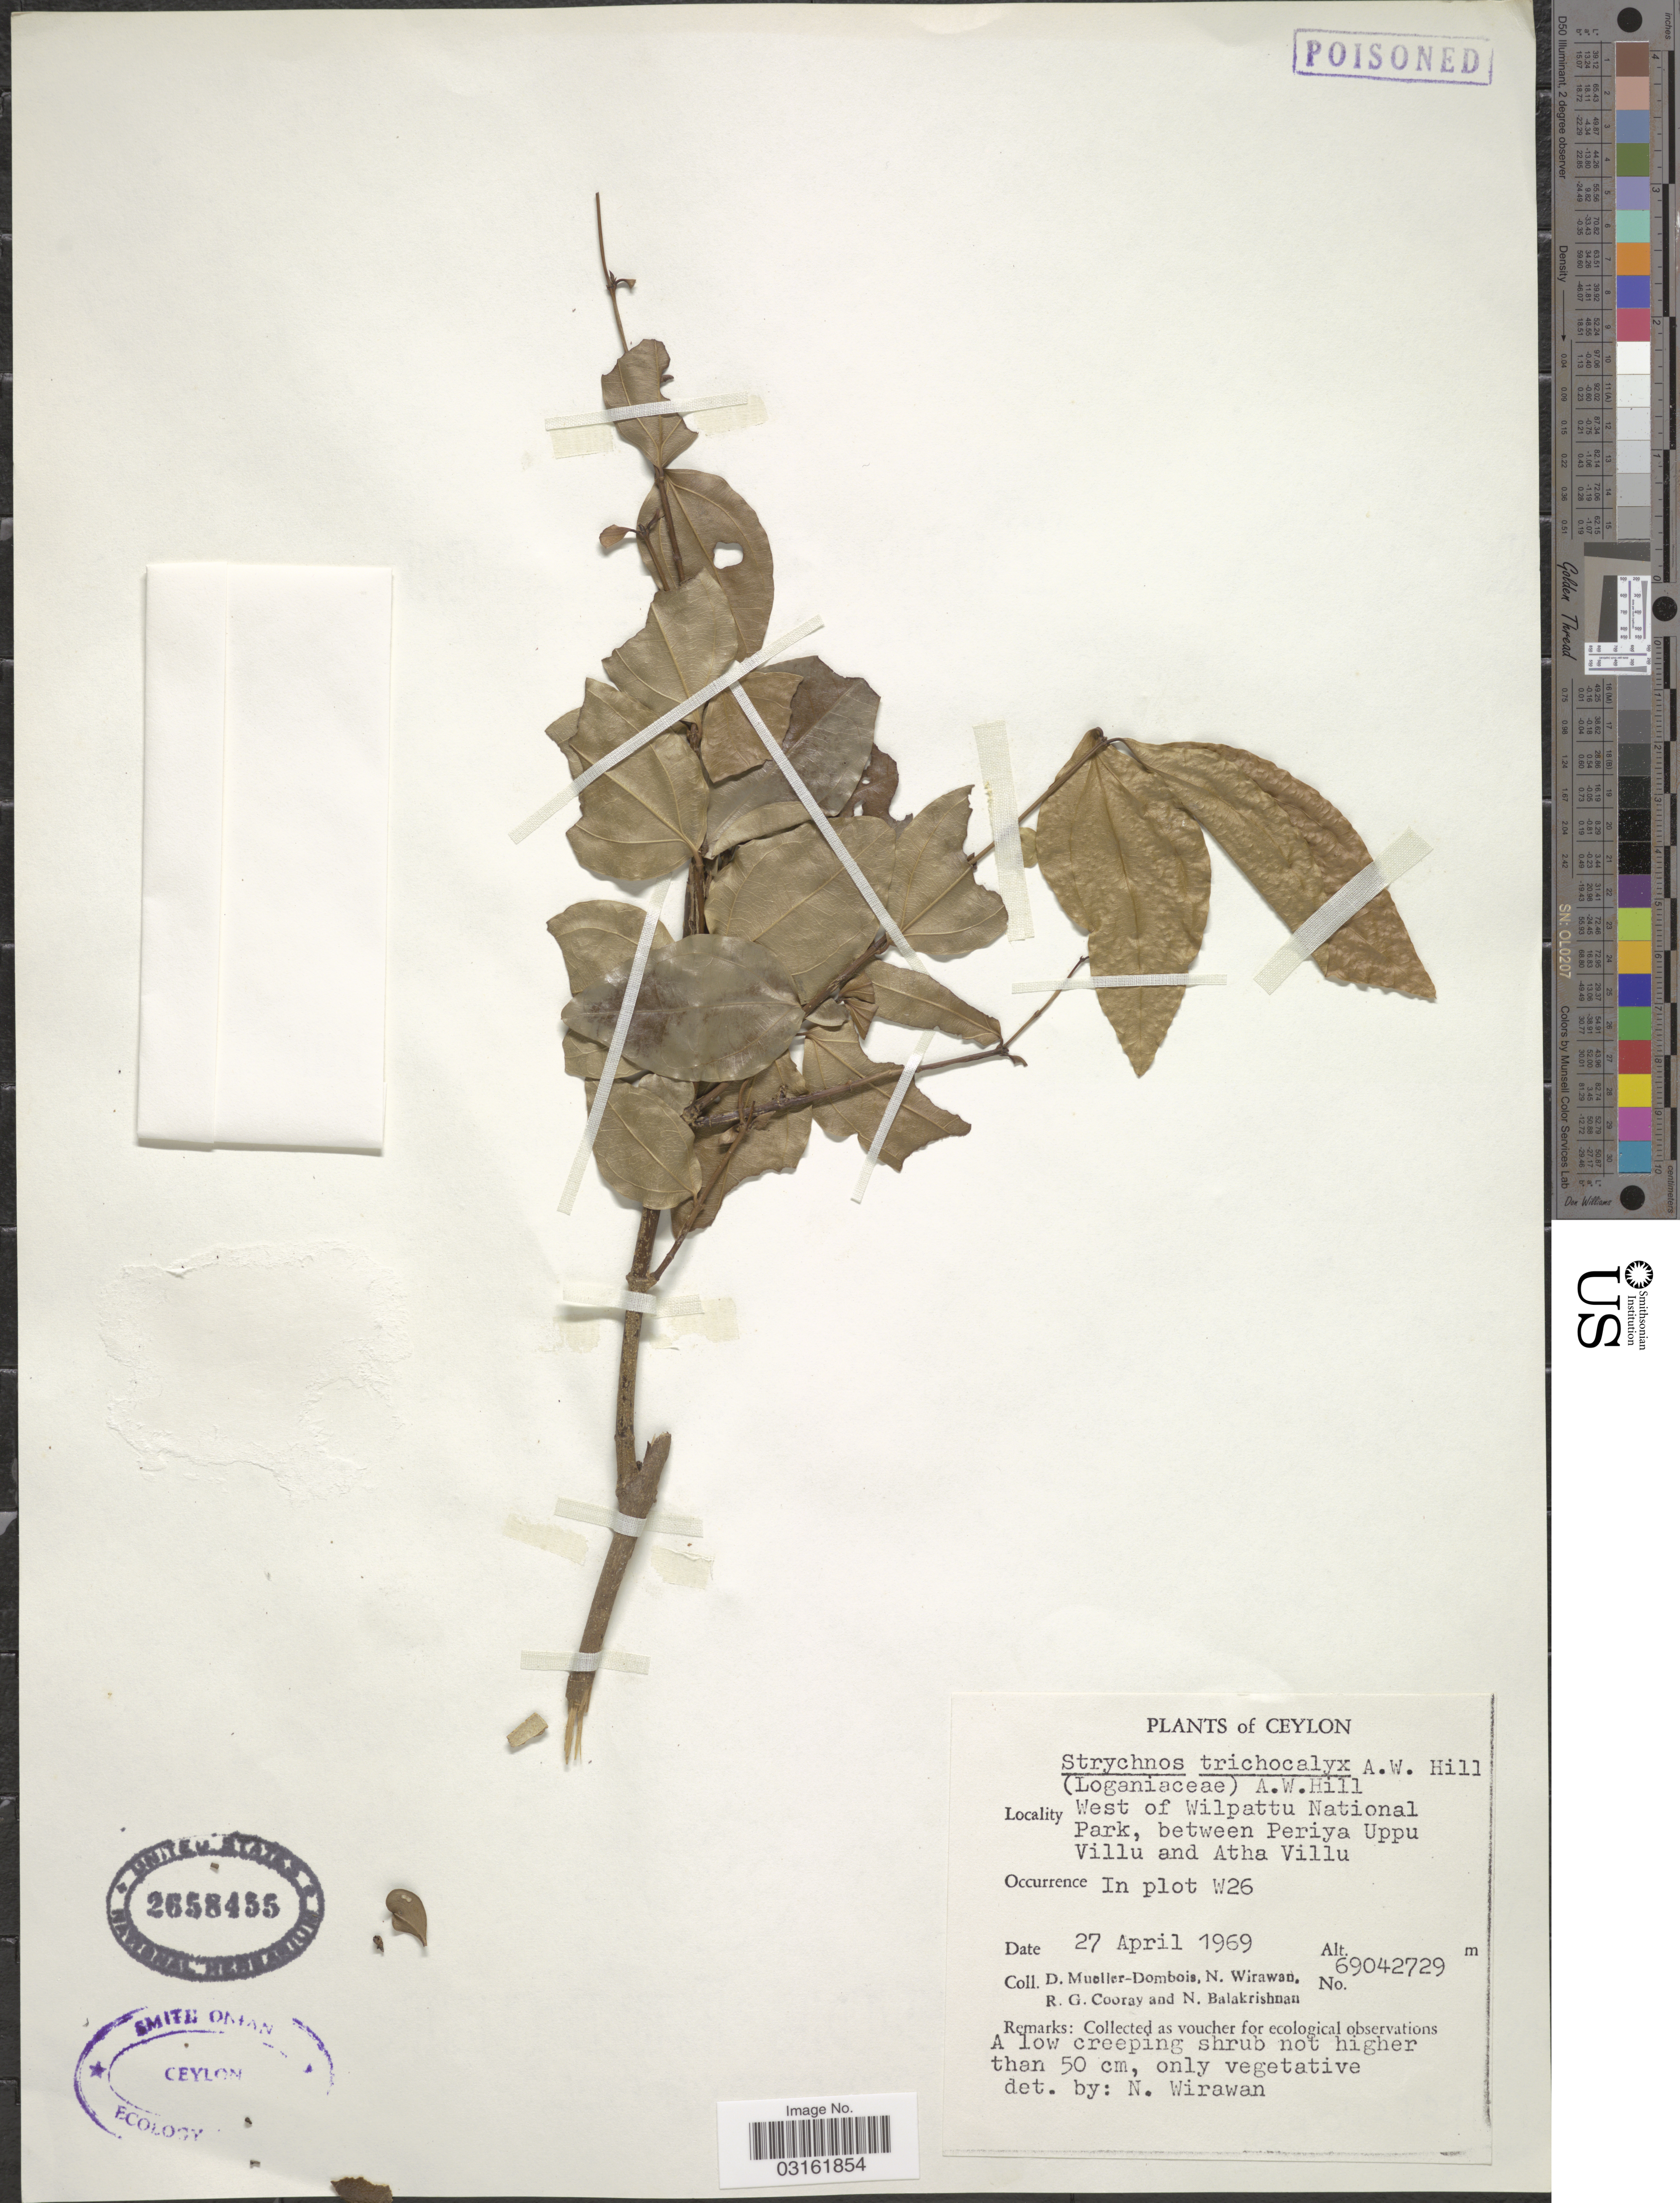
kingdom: Plantae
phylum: Tracheophyta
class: Magnoliopsida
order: Gentianales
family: Loganiaceae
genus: Strychnos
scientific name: Strychnos trichocalyx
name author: A.W. Hill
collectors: D. Mueller-Dombois, N. Wirawan, R. Cooray & N. Balakrishnan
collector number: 69042729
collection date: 1969-04-27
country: Sri Lanka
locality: Ceylon. West of Wilpattu National Park, between Periya Uppu Villu and Atha Villu. In plot W26.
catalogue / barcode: US 2658455